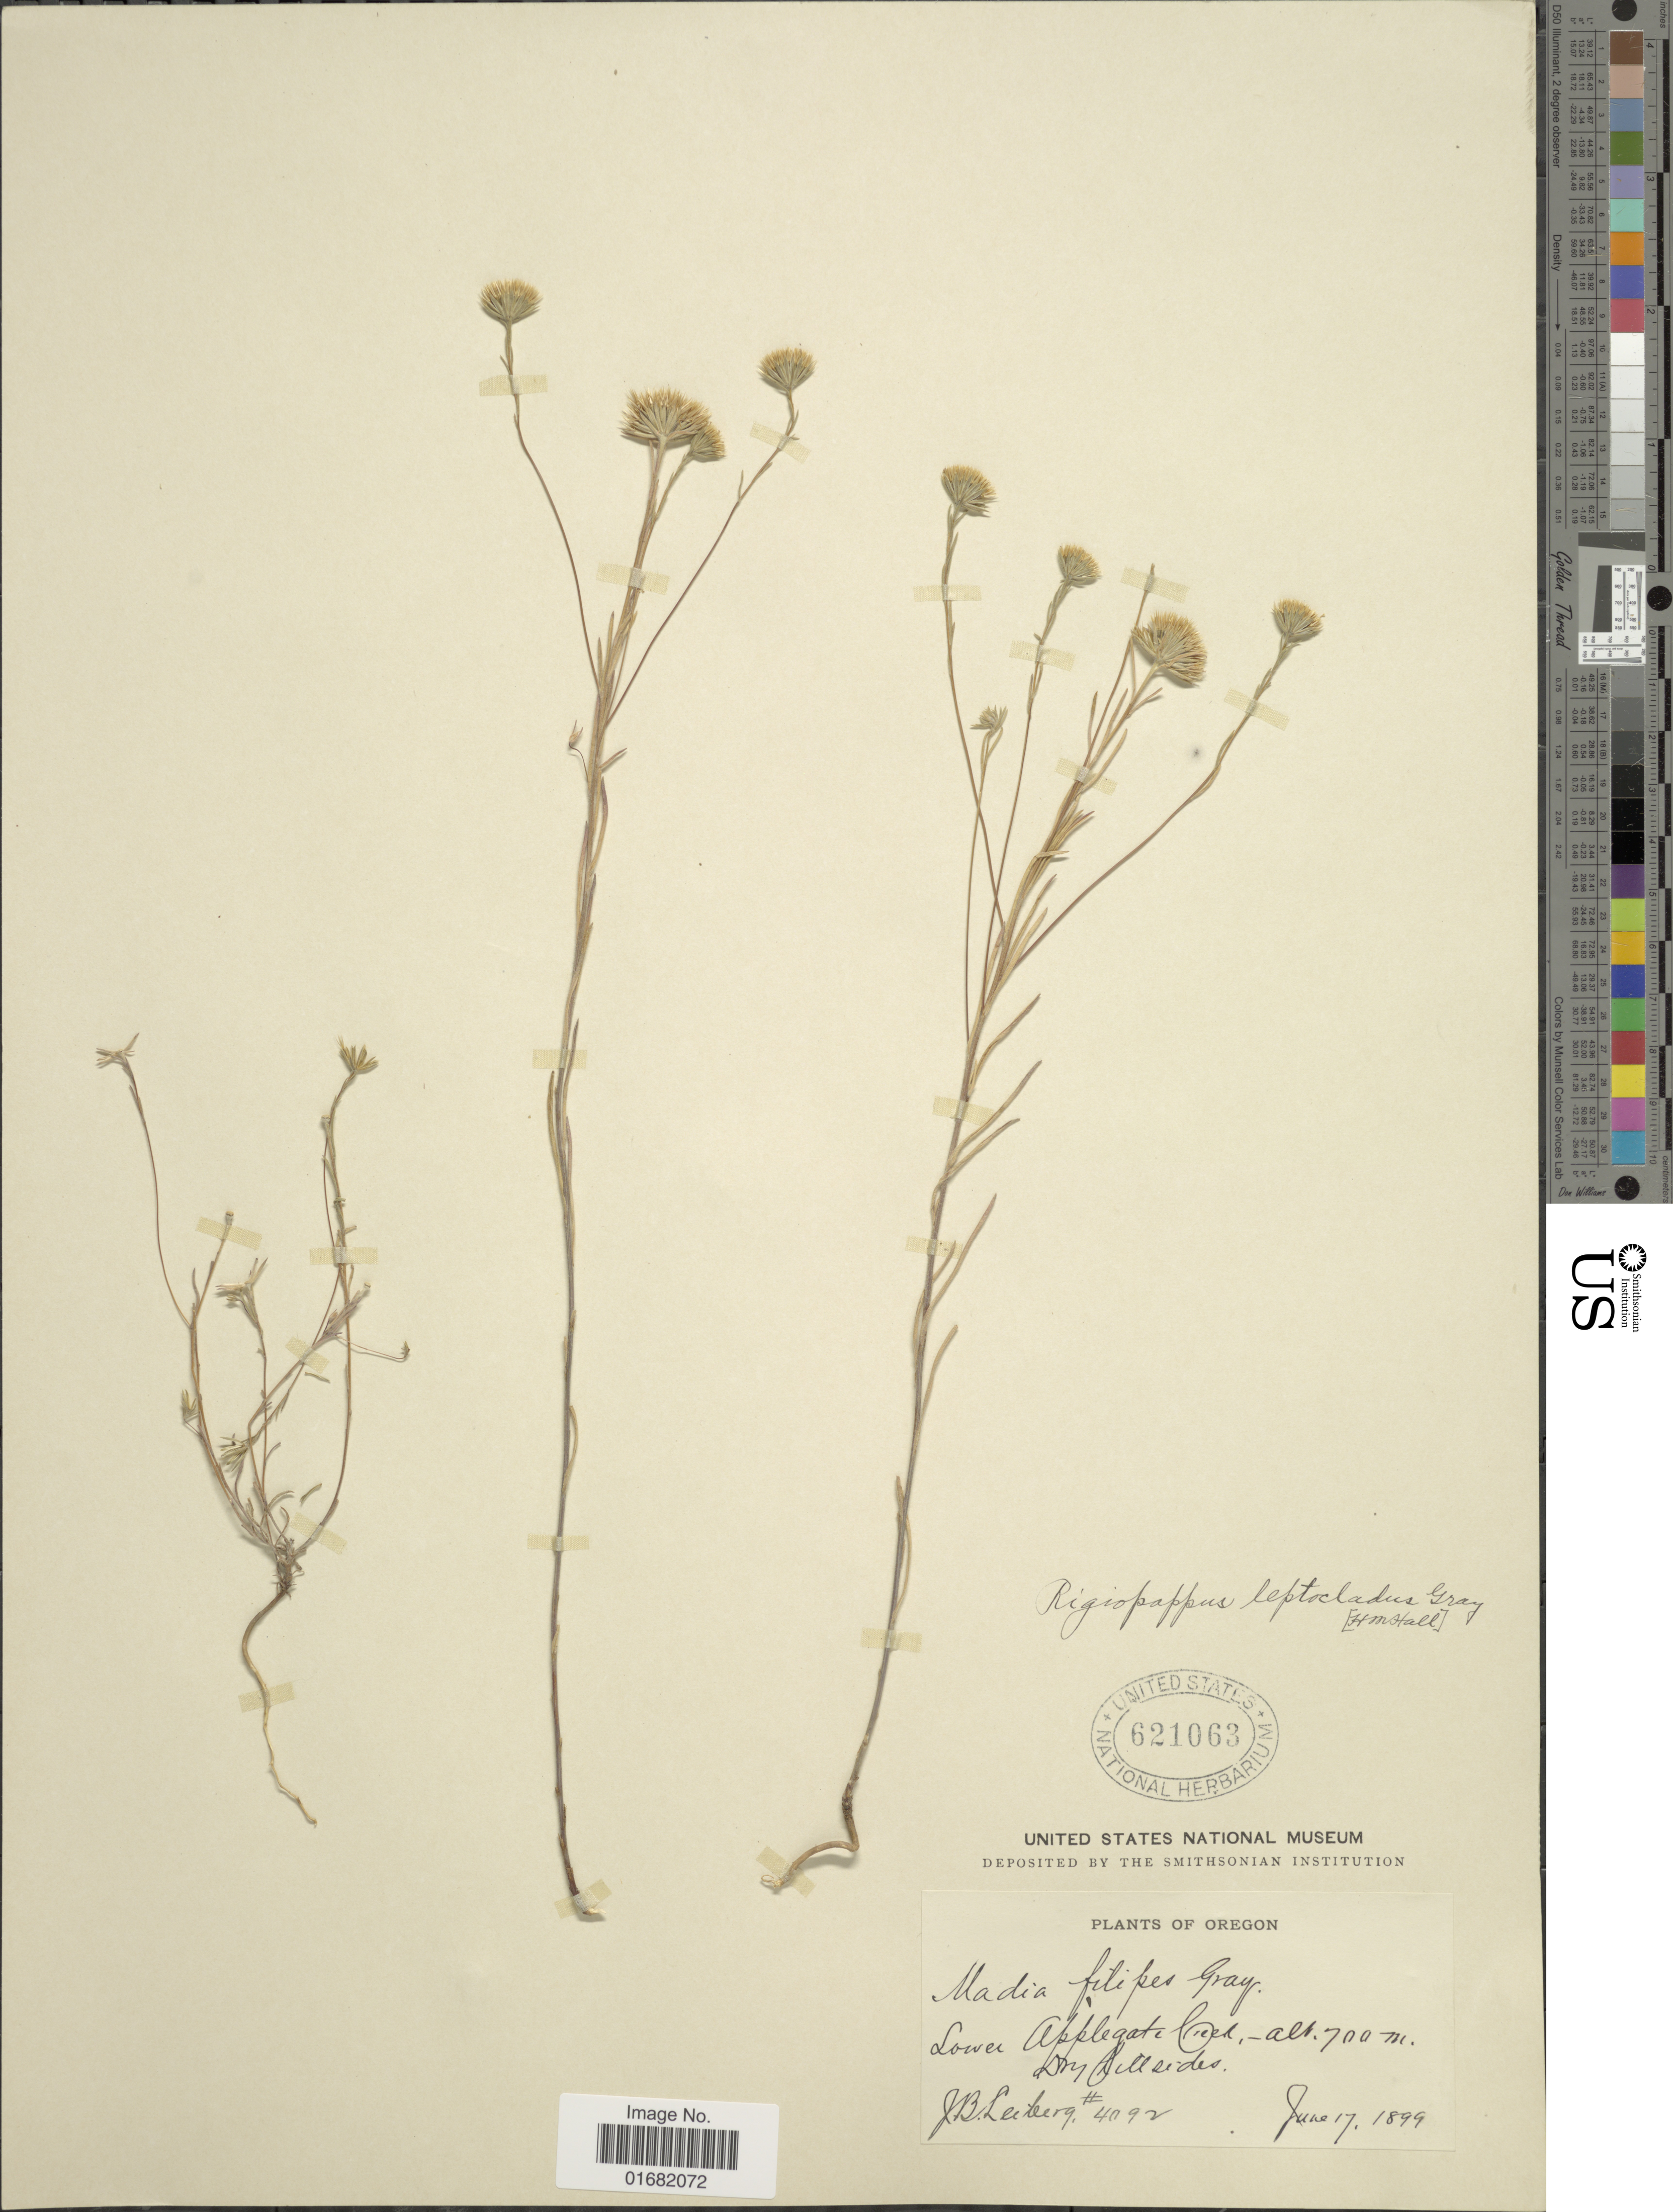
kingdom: Plantae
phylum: Tracheophyta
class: Magnoliopsida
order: Asterales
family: Asteraceae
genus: Rigiopappus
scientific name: Rigiopappus leptocladus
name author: A. Gray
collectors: J. B. Leiberg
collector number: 4092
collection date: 1899-06-17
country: United States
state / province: Oregon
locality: Lower Applegate Creek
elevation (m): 700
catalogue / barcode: US 621063